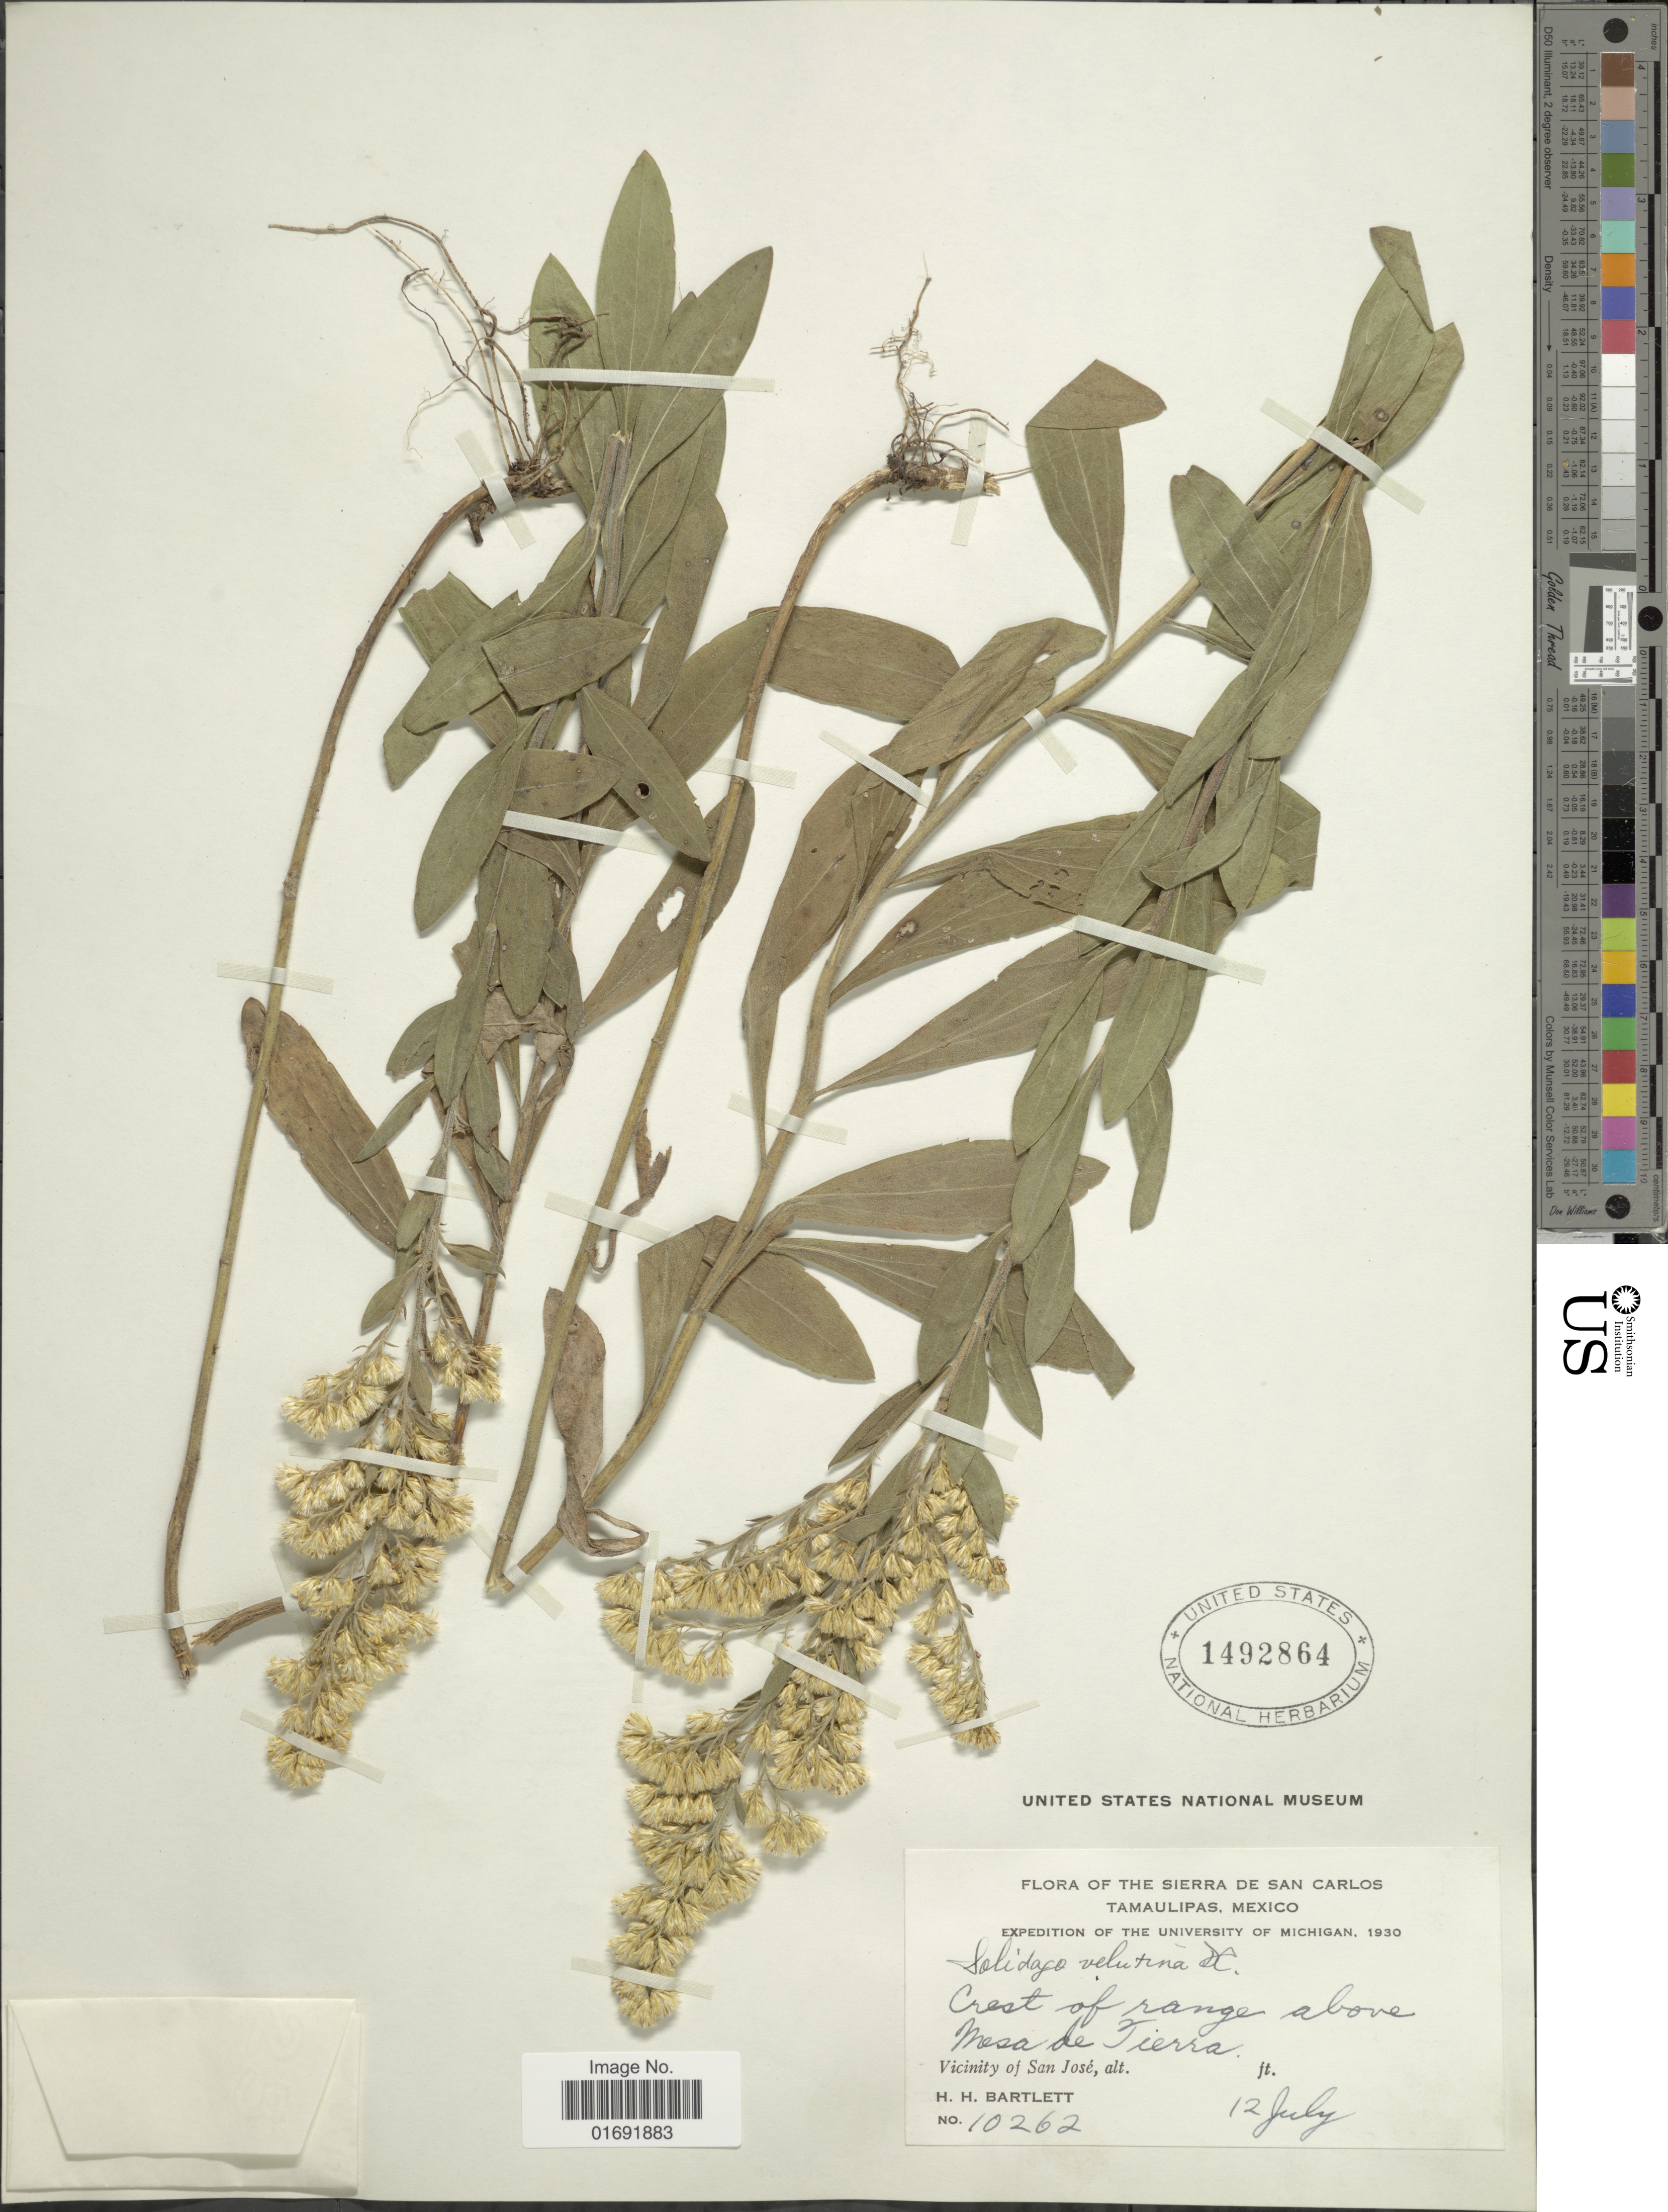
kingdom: Plantae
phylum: Tracheophyta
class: Magnoliopsida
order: Asterales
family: Asteraceae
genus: Solidago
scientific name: Solidago velutina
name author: DC.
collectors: H. H. Bartlett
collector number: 10262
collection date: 1930-07-12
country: Mexico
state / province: Tamaulipas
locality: Sierra de San Carlos, Crest of range above Mesa de Tierra, Vicinity of San Jose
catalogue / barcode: US 1492864